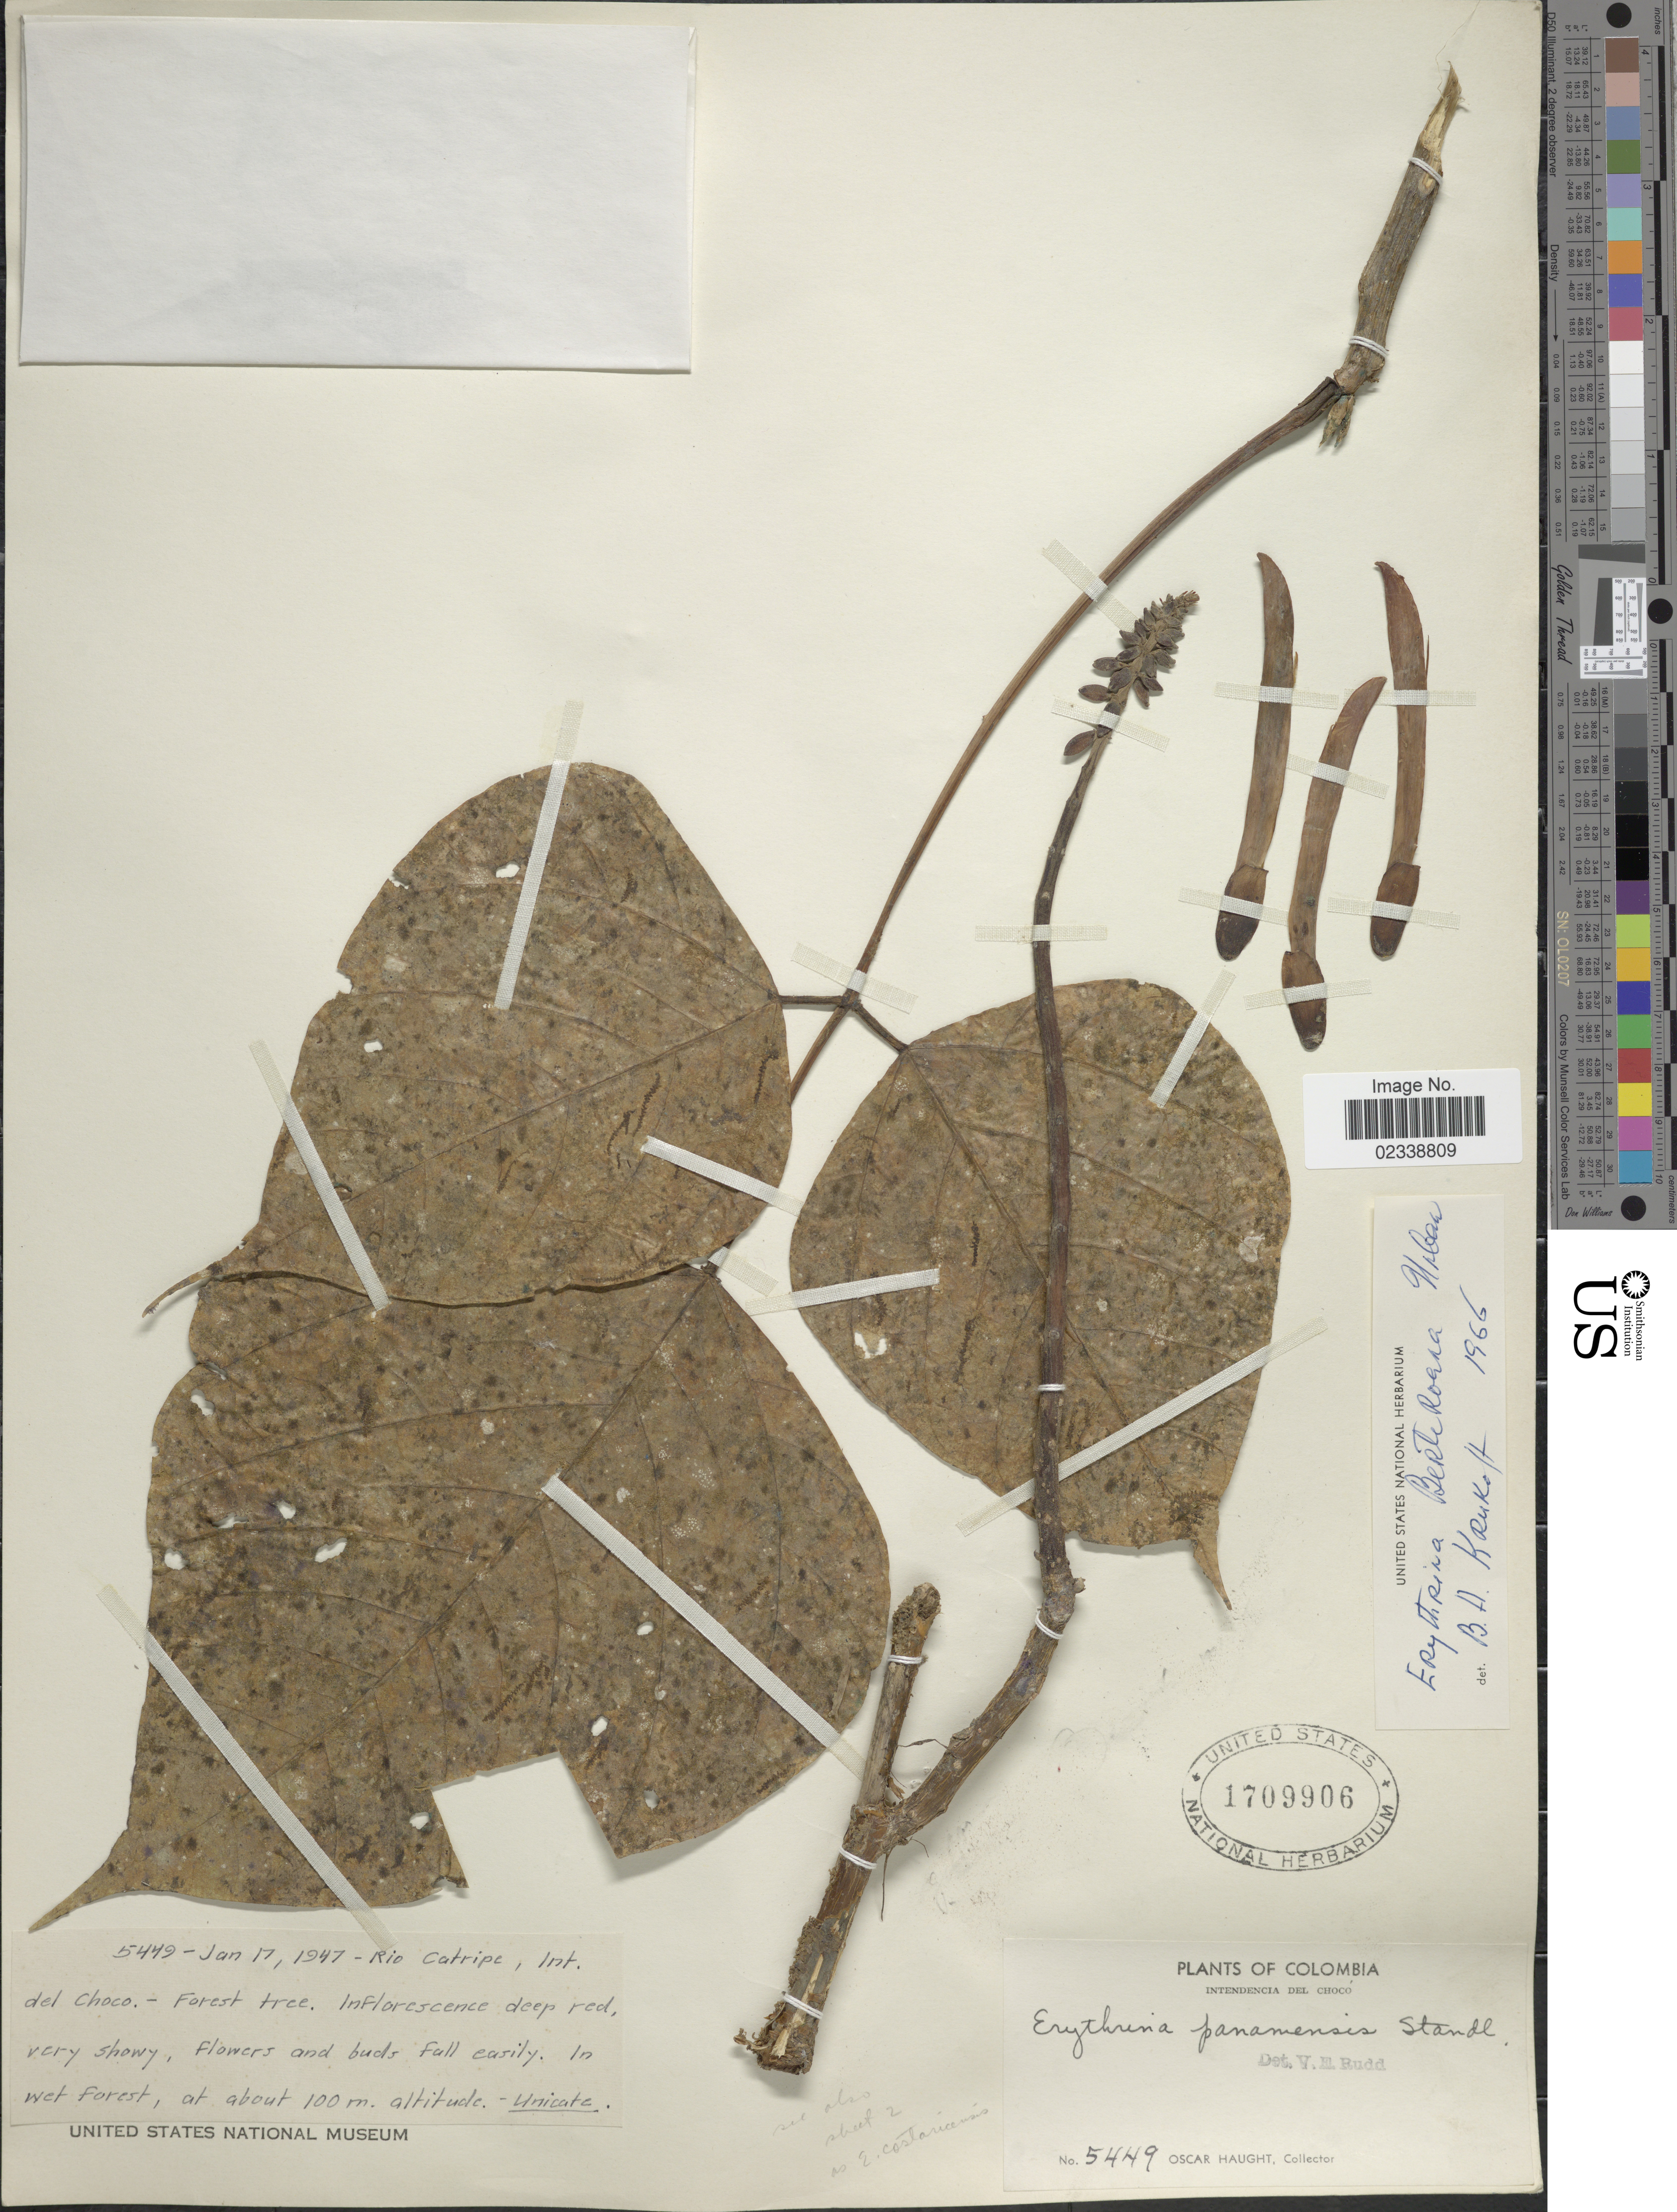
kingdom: Plantae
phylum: Tracheophyta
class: Magnoliopsida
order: Fabales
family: Fabaceae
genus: Erythrina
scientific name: Erythrina berteroana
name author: Urb.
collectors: O. Haught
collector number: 5449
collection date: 1947-01-17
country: Colombia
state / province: Chocó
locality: Rio Catripe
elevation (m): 100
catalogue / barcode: US 1709906